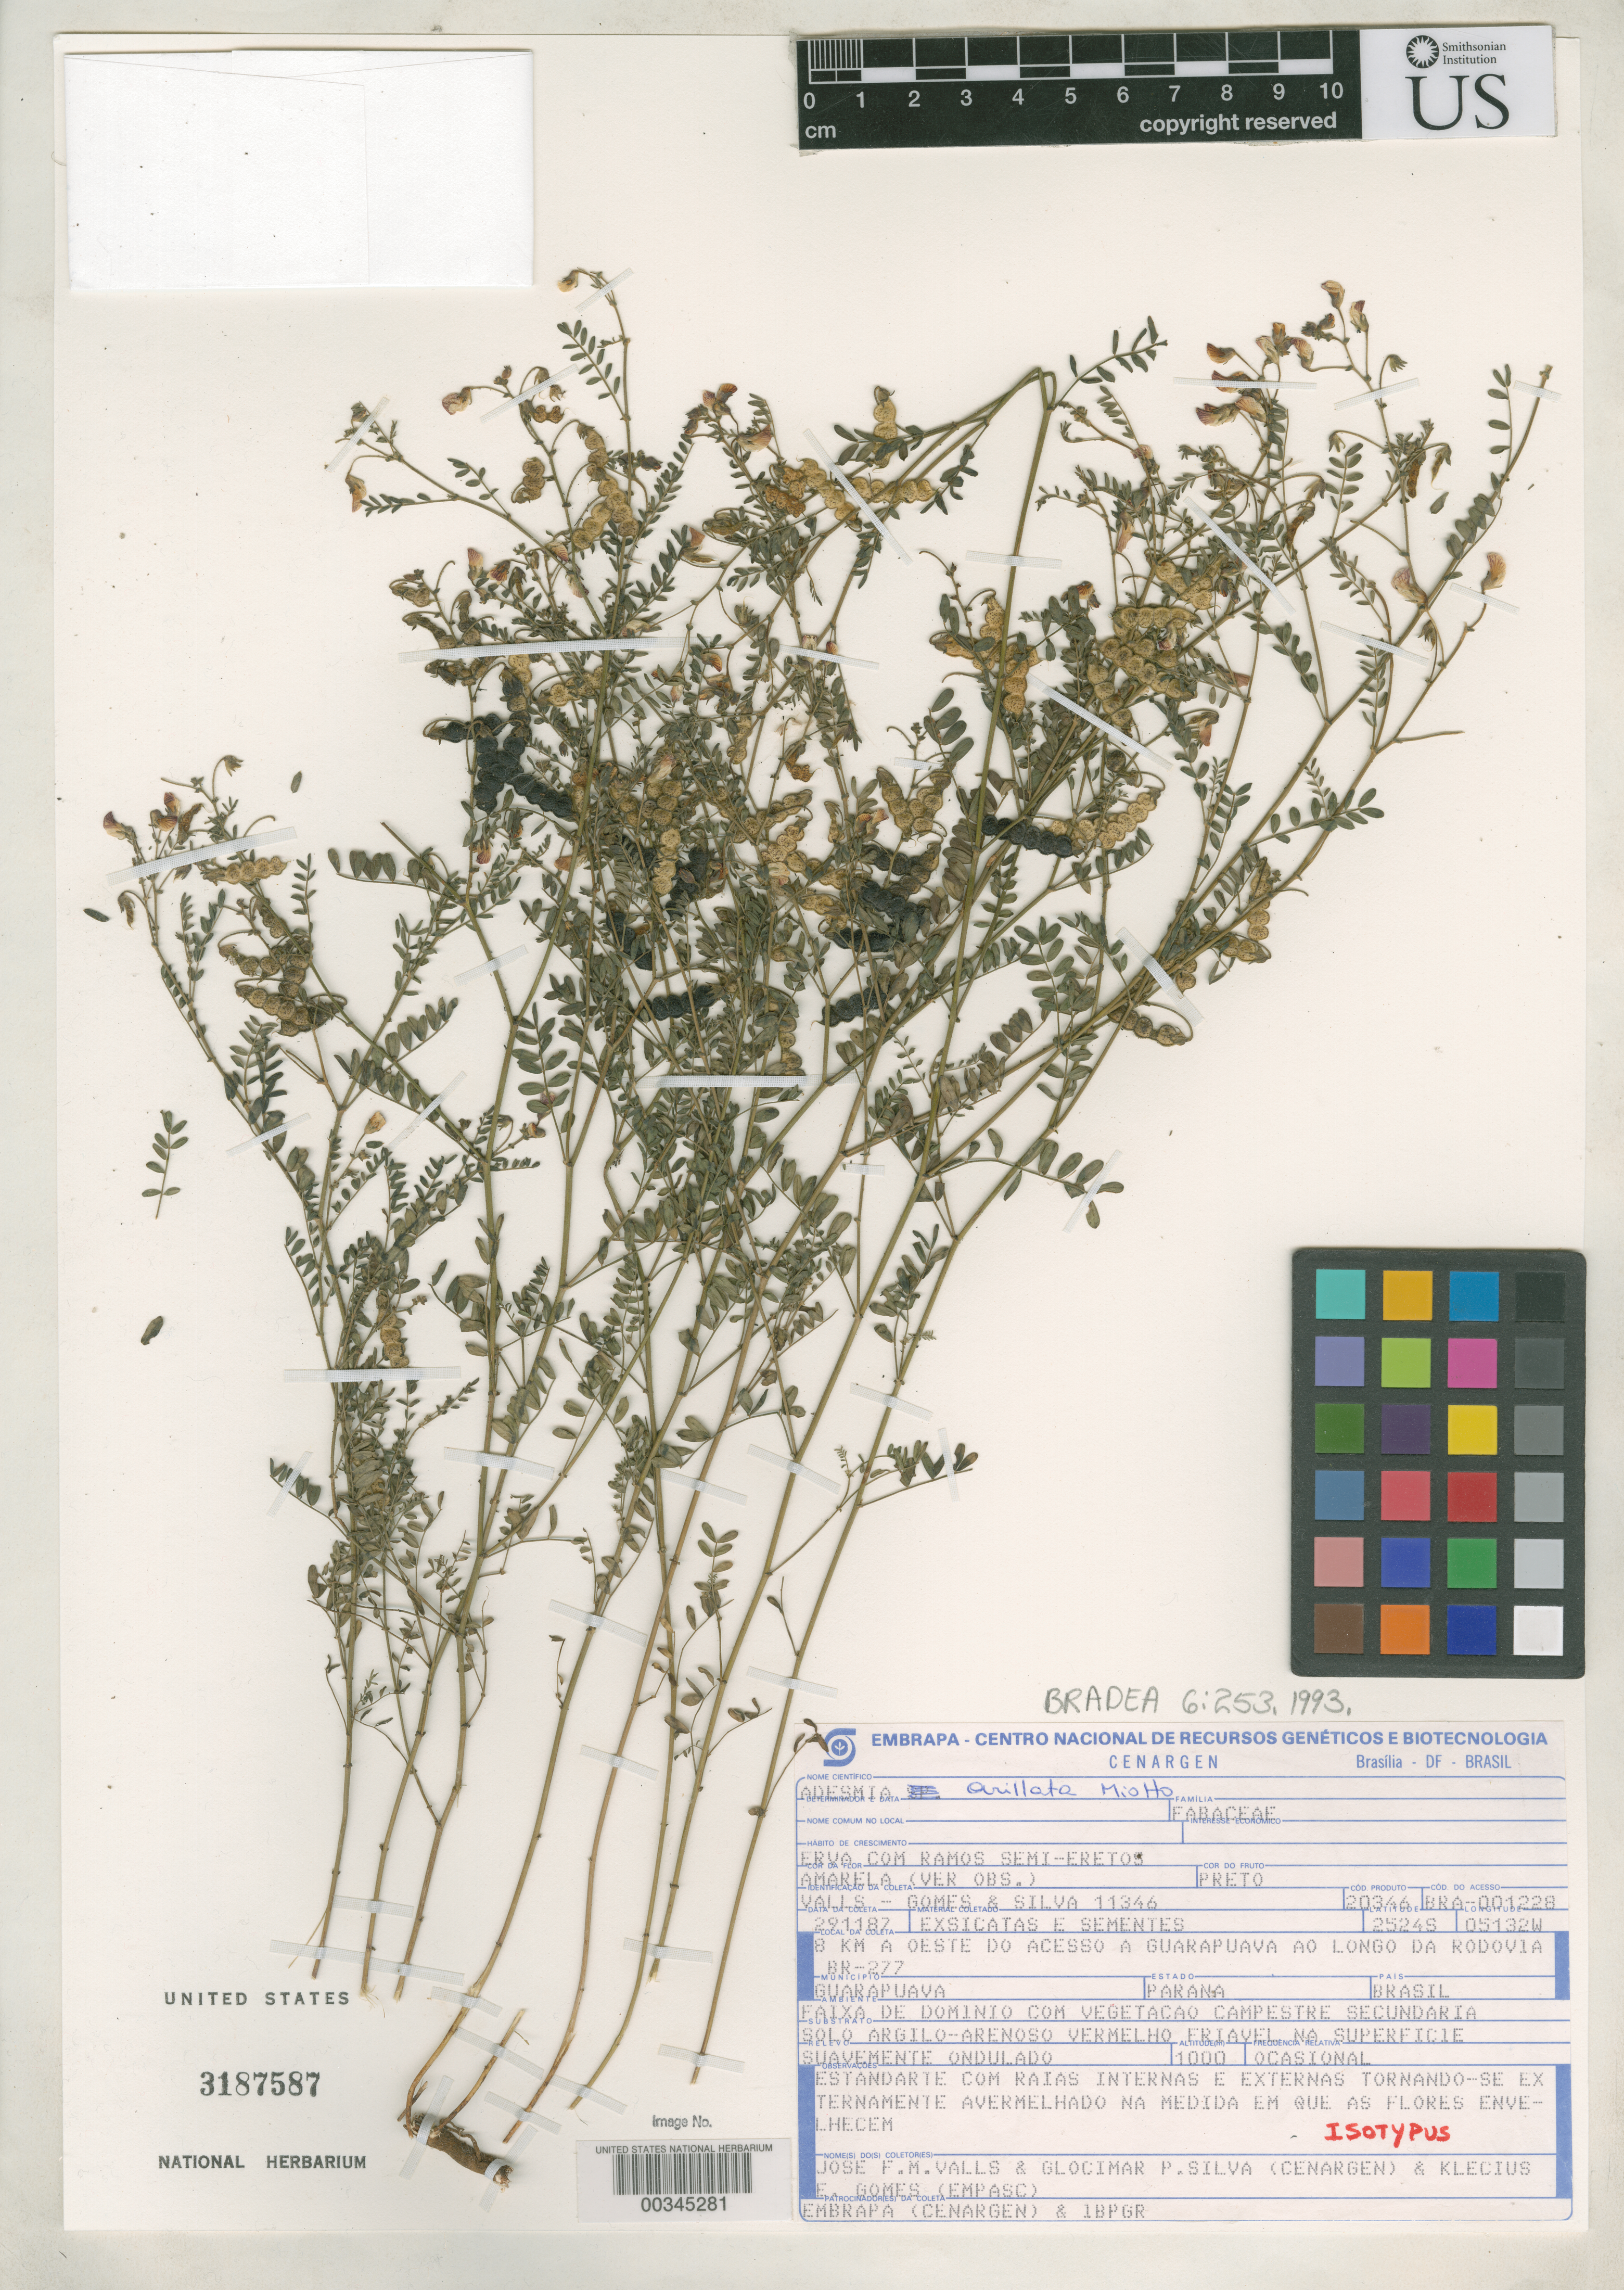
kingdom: Plantae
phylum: Tracheophyta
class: Magnoliopsida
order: Fabales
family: Fabaceae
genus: Adesmia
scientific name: Adesmia arillata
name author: Miotto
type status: Isotype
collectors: J. F. M. Valls, G. Silva & K. E. Gomes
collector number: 11346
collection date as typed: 29 Nov 1987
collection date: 1987-11-29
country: Brazil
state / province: Paraná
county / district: Guarapuava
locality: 8 km a oeste do acesso a Guarapuava ao longo da Rodovia.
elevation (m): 1000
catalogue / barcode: US 3187587